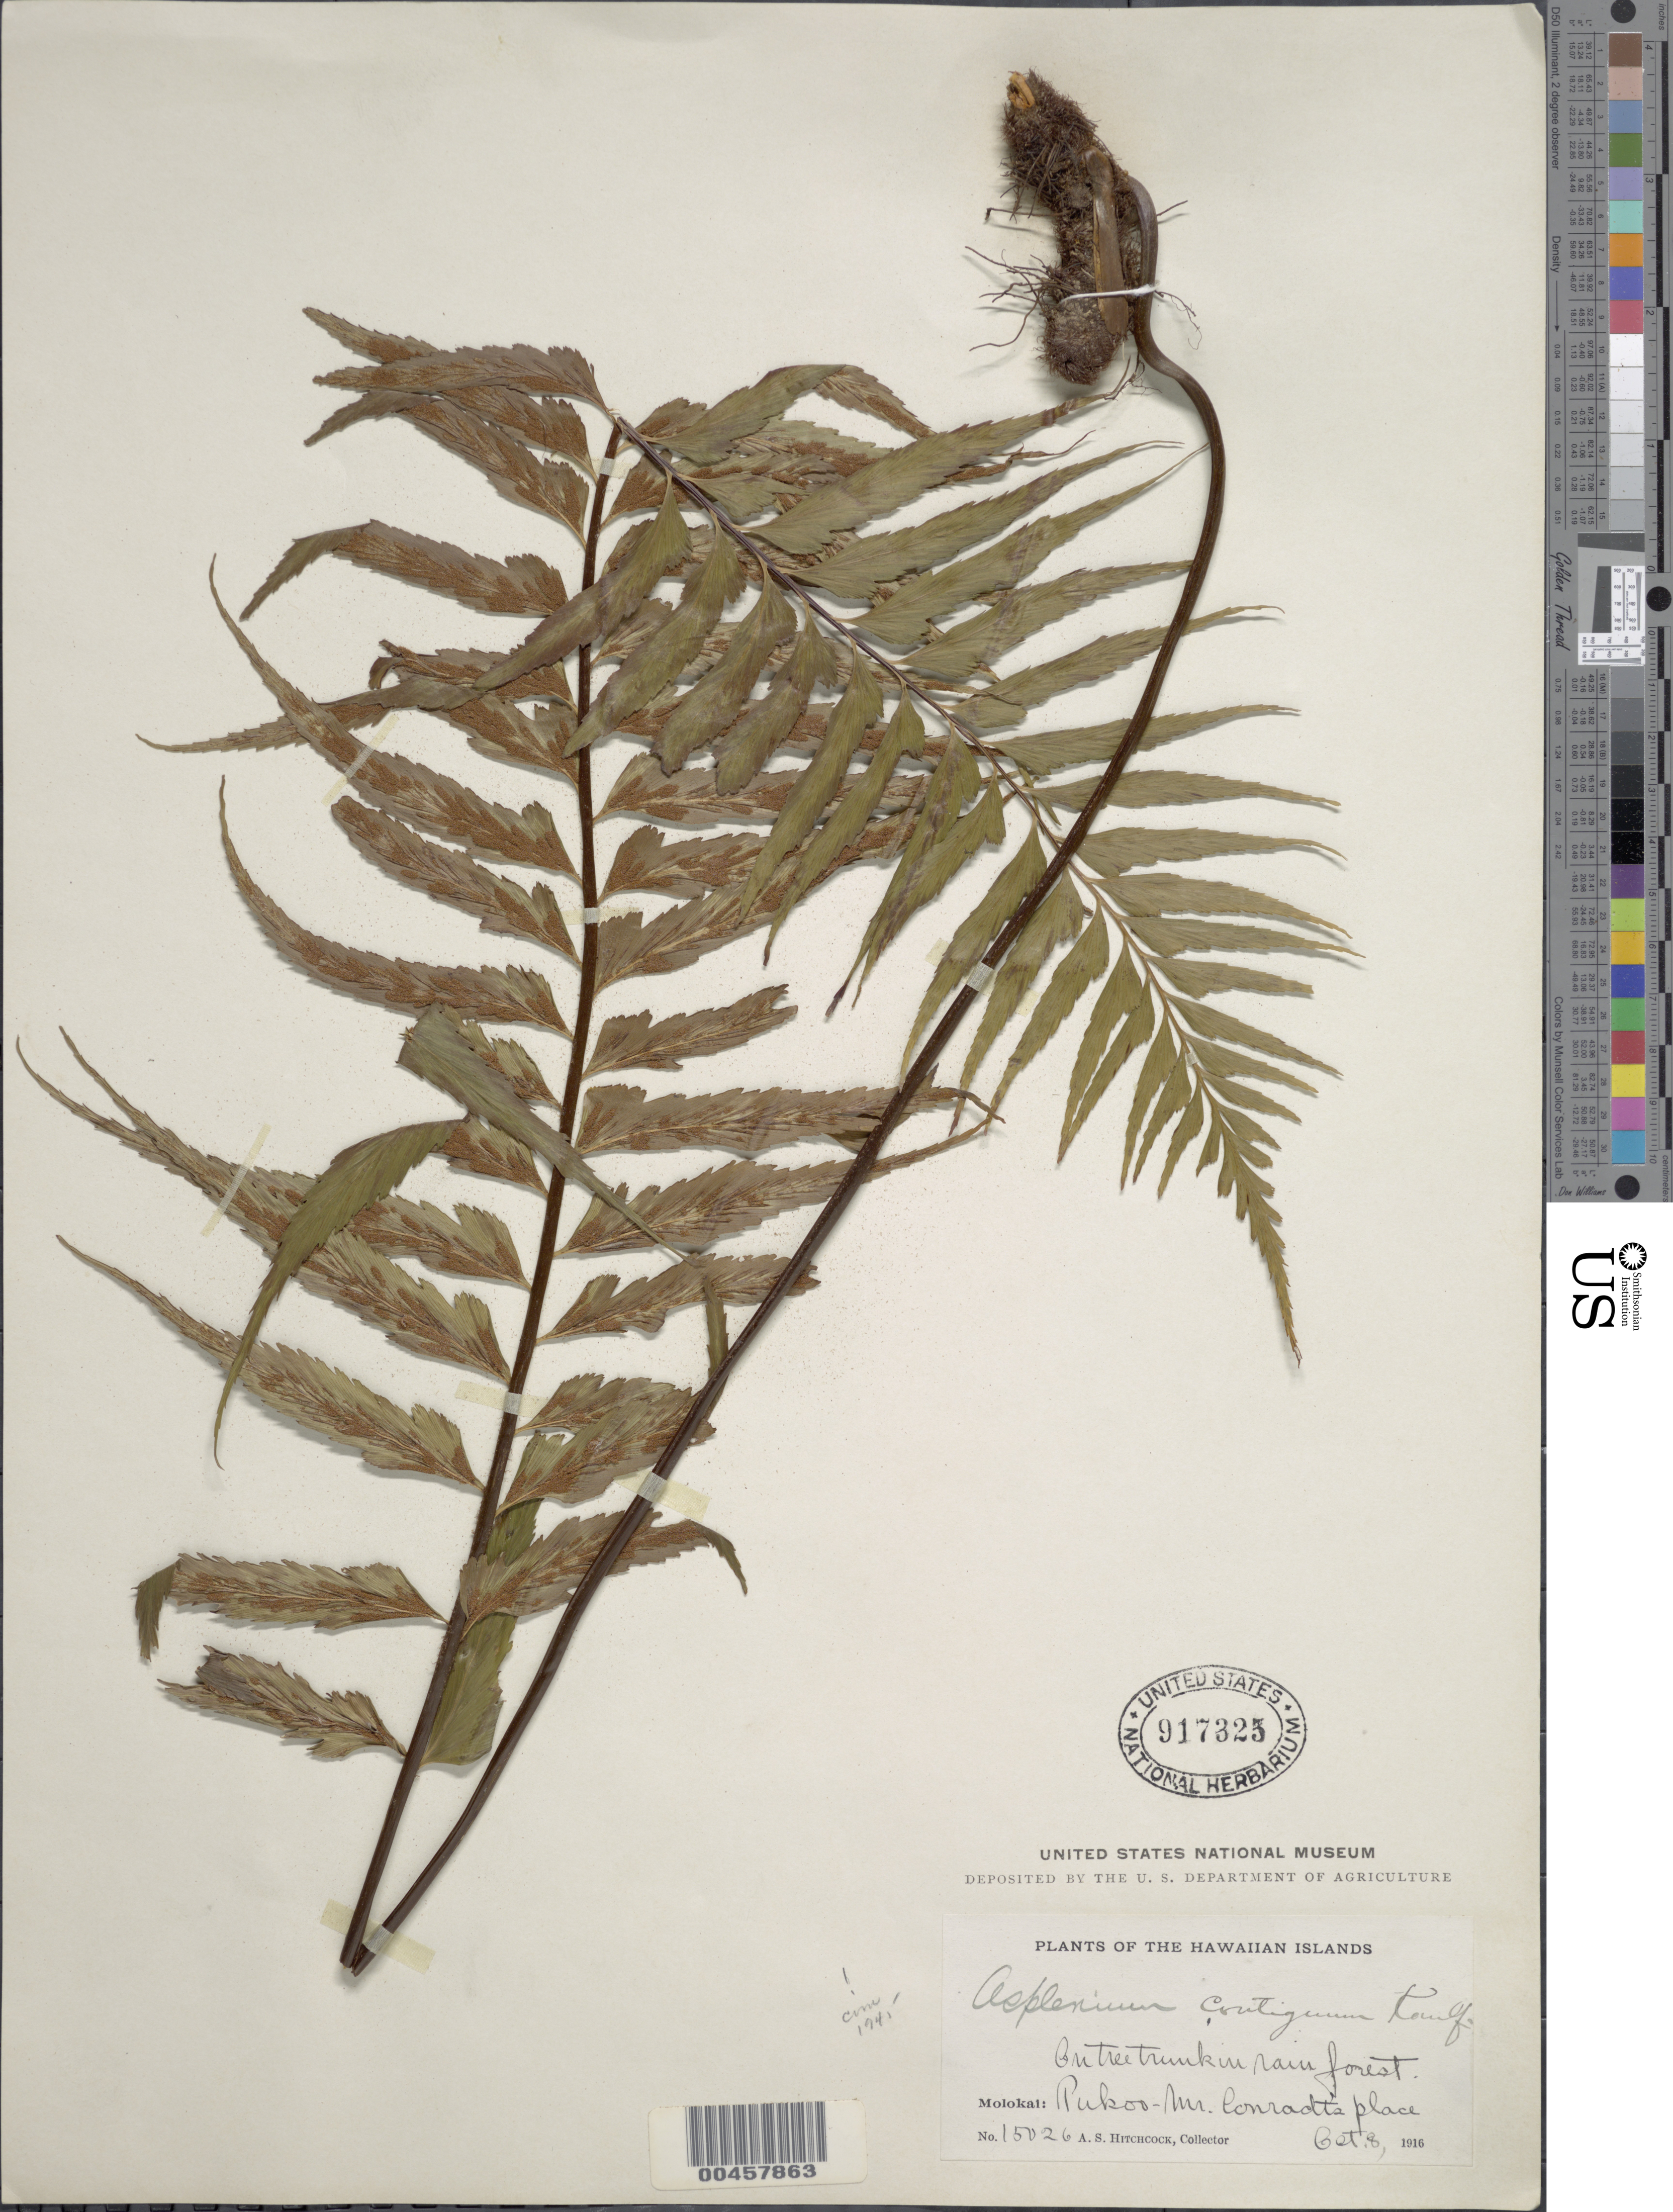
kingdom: Plantae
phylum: Tracheophyta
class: Polypodiopsida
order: Polypodiales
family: Aspleniaceae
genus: Asplenium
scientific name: Asplenium contiguum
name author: Kaulf.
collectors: A. S. Hitchcock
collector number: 15026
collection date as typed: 8 Oct 1916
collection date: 1916-10-08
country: United States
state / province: Hawaii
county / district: Maui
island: Moloka'i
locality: Molokai: Pukoo - Mr. Conradt's place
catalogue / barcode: US 917325